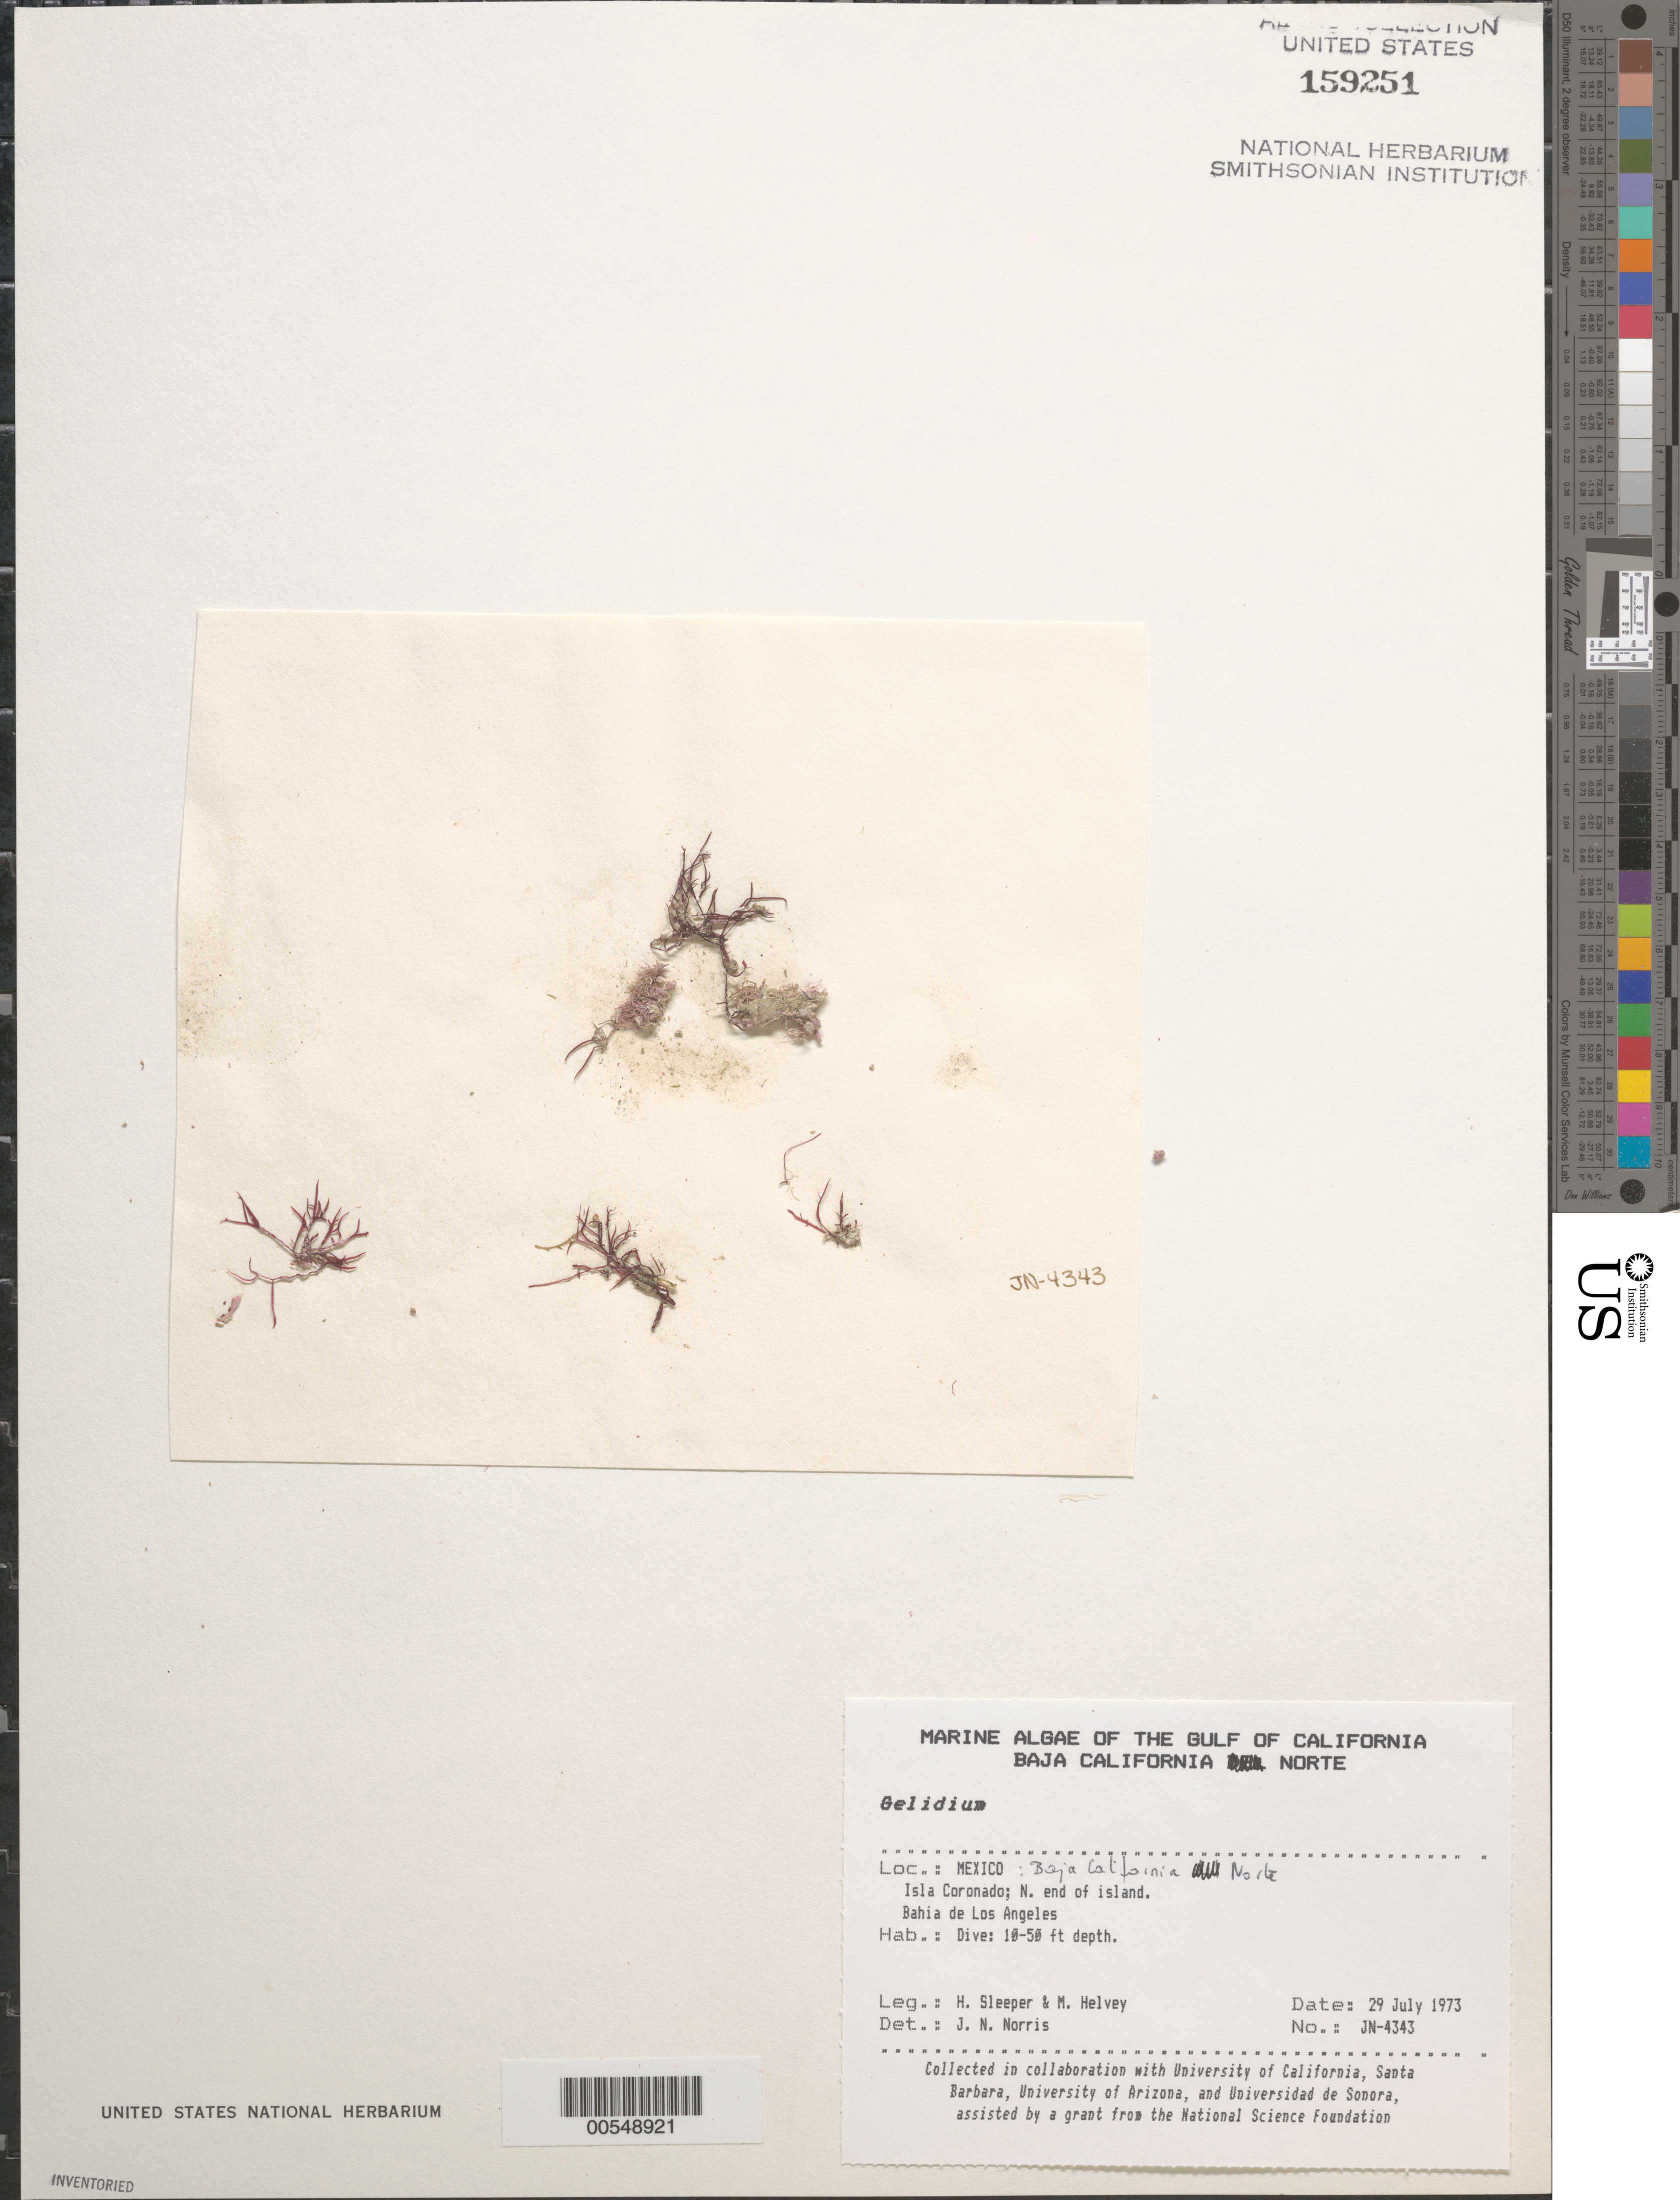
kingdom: Plantae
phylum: Rhodophyta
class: Florideophyceae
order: Gelidiales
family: Gelidiaceae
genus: Gelidium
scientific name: Gelidium sp.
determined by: Norris, James N.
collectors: H. Sleeper & M. Helvey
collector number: JN-4343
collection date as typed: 29 Jul 1973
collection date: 1973-07-29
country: Mexico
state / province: Baja California Norte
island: Isla Coronado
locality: Bahia de los Angeles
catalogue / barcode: US 159251